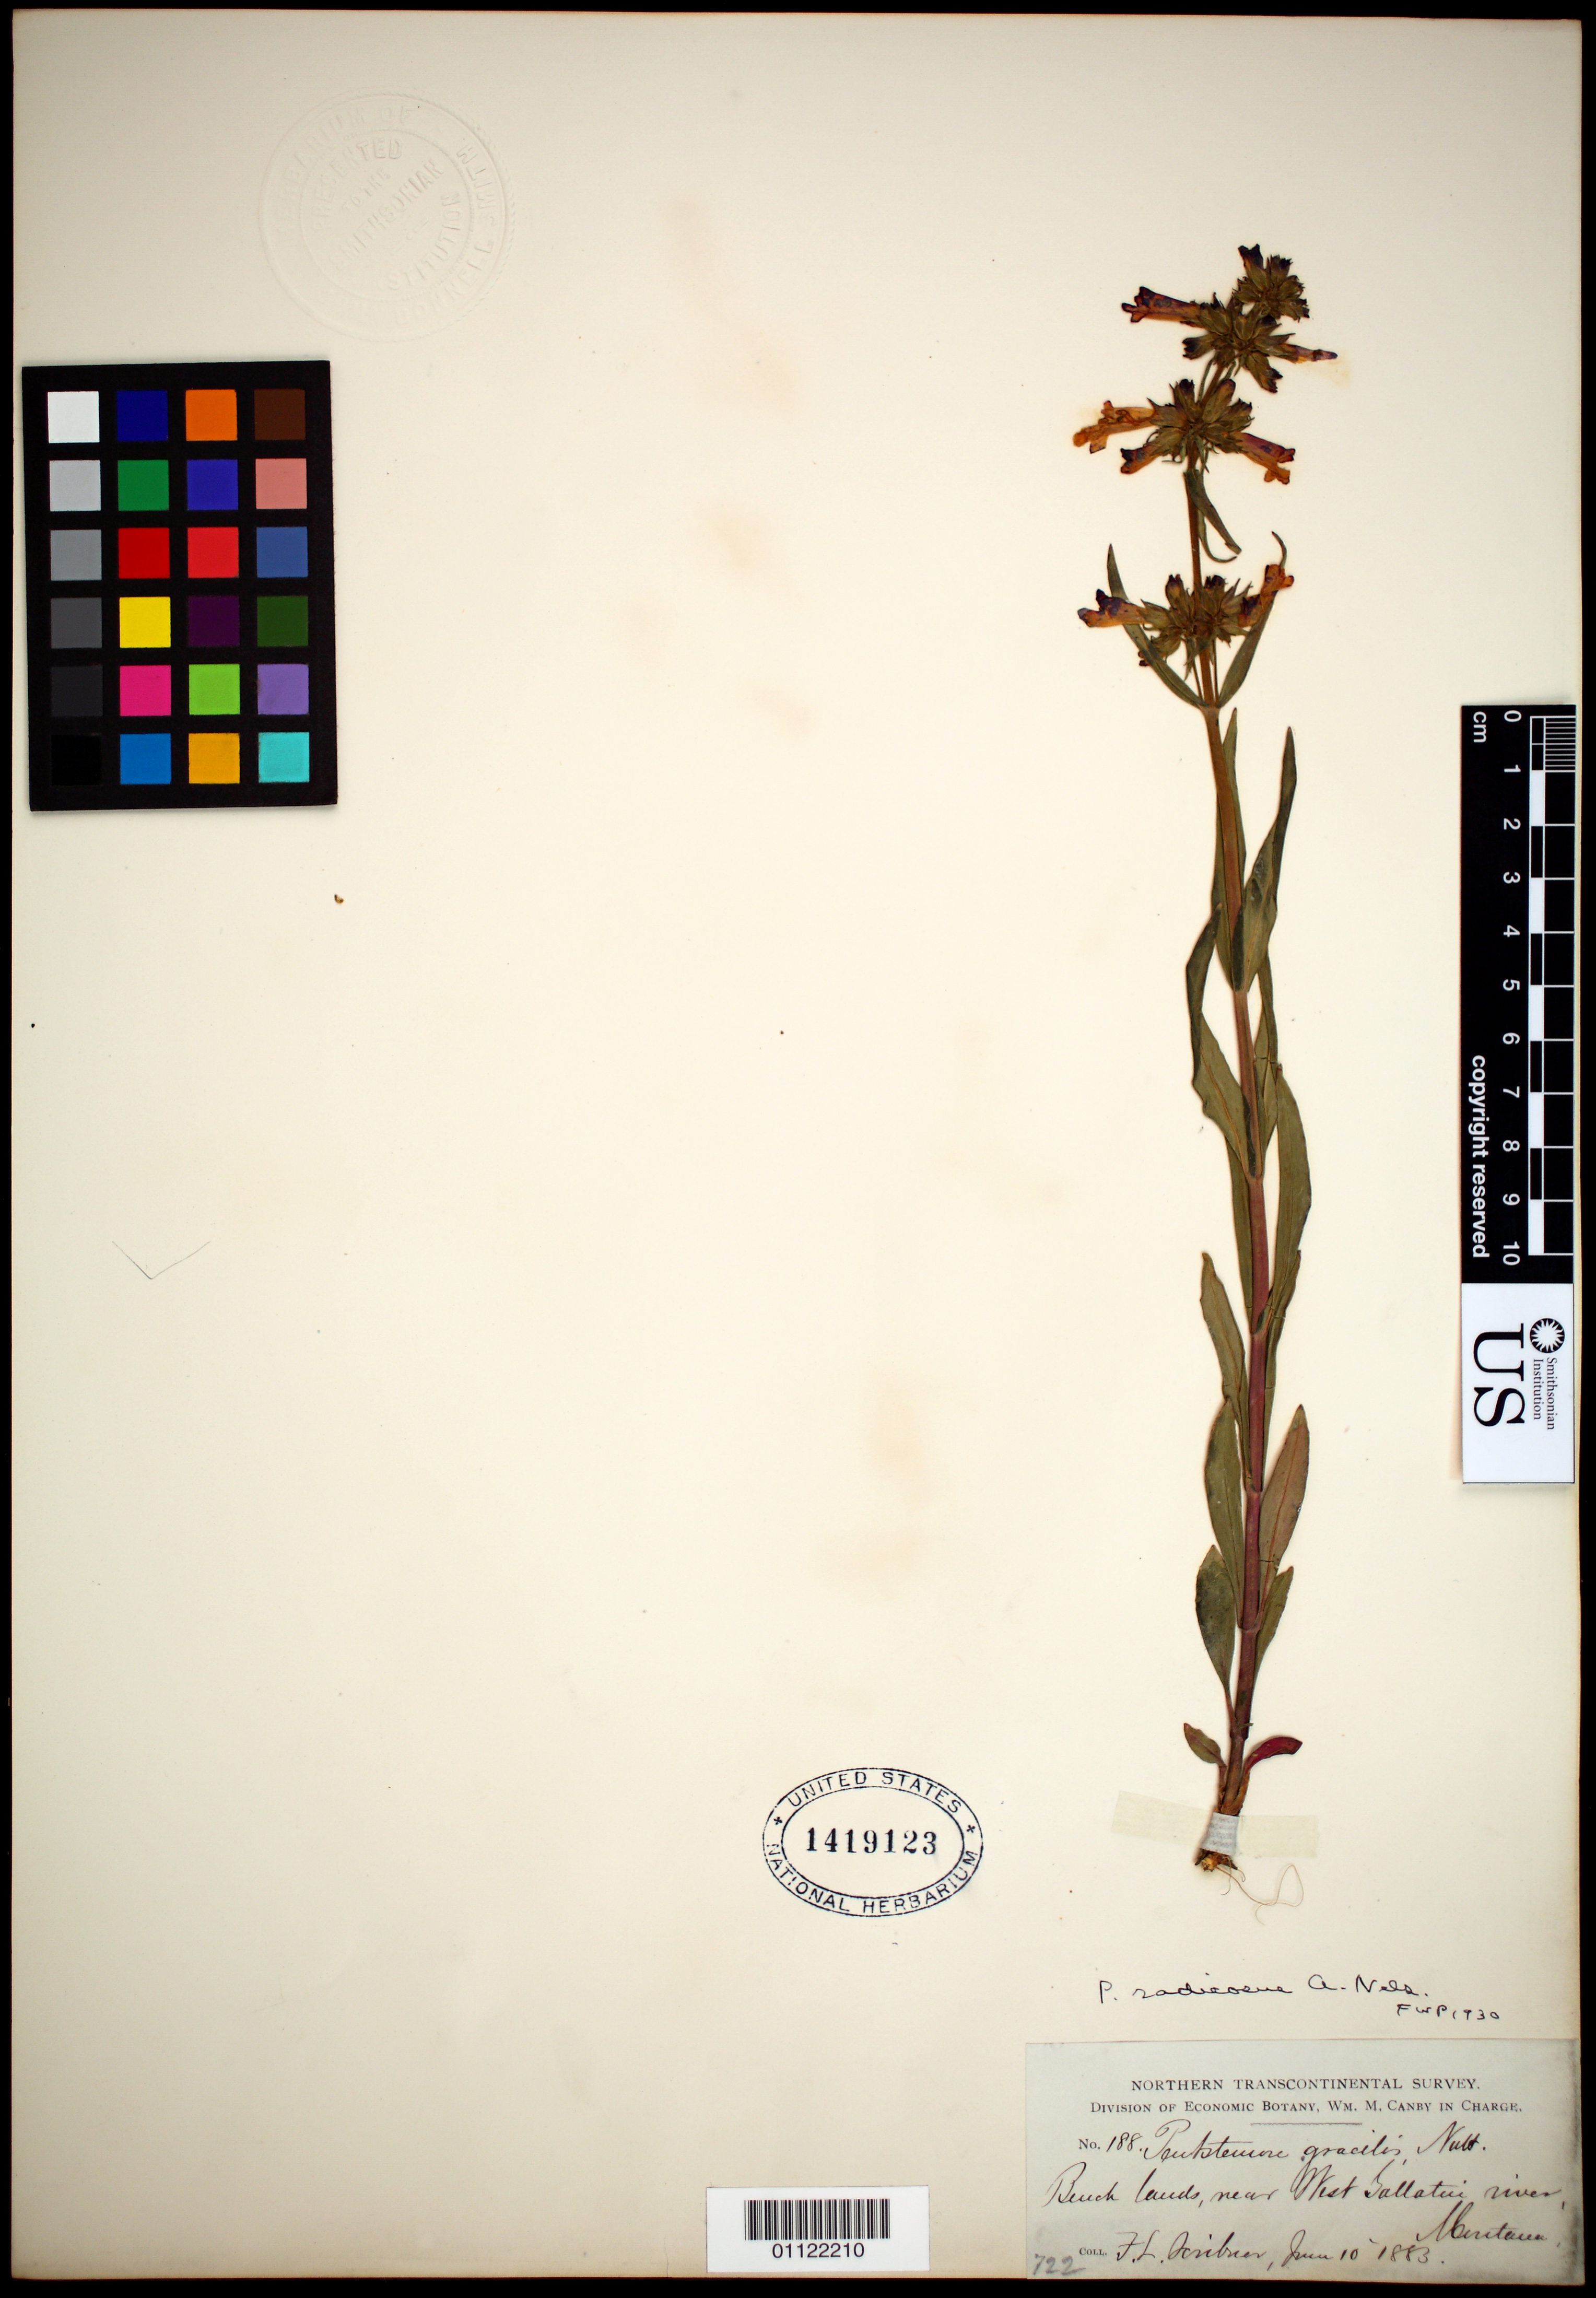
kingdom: Plantae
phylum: Tracheophyta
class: Magnoliopsida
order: Lamiales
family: Plantaginaceae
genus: Penstemon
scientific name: Penstemon radicosus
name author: A. Nelson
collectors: F. L. Scribner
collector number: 188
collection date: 1883-06-10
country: United States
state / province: Montana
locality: West Gallatin River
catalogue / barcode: US 1419123